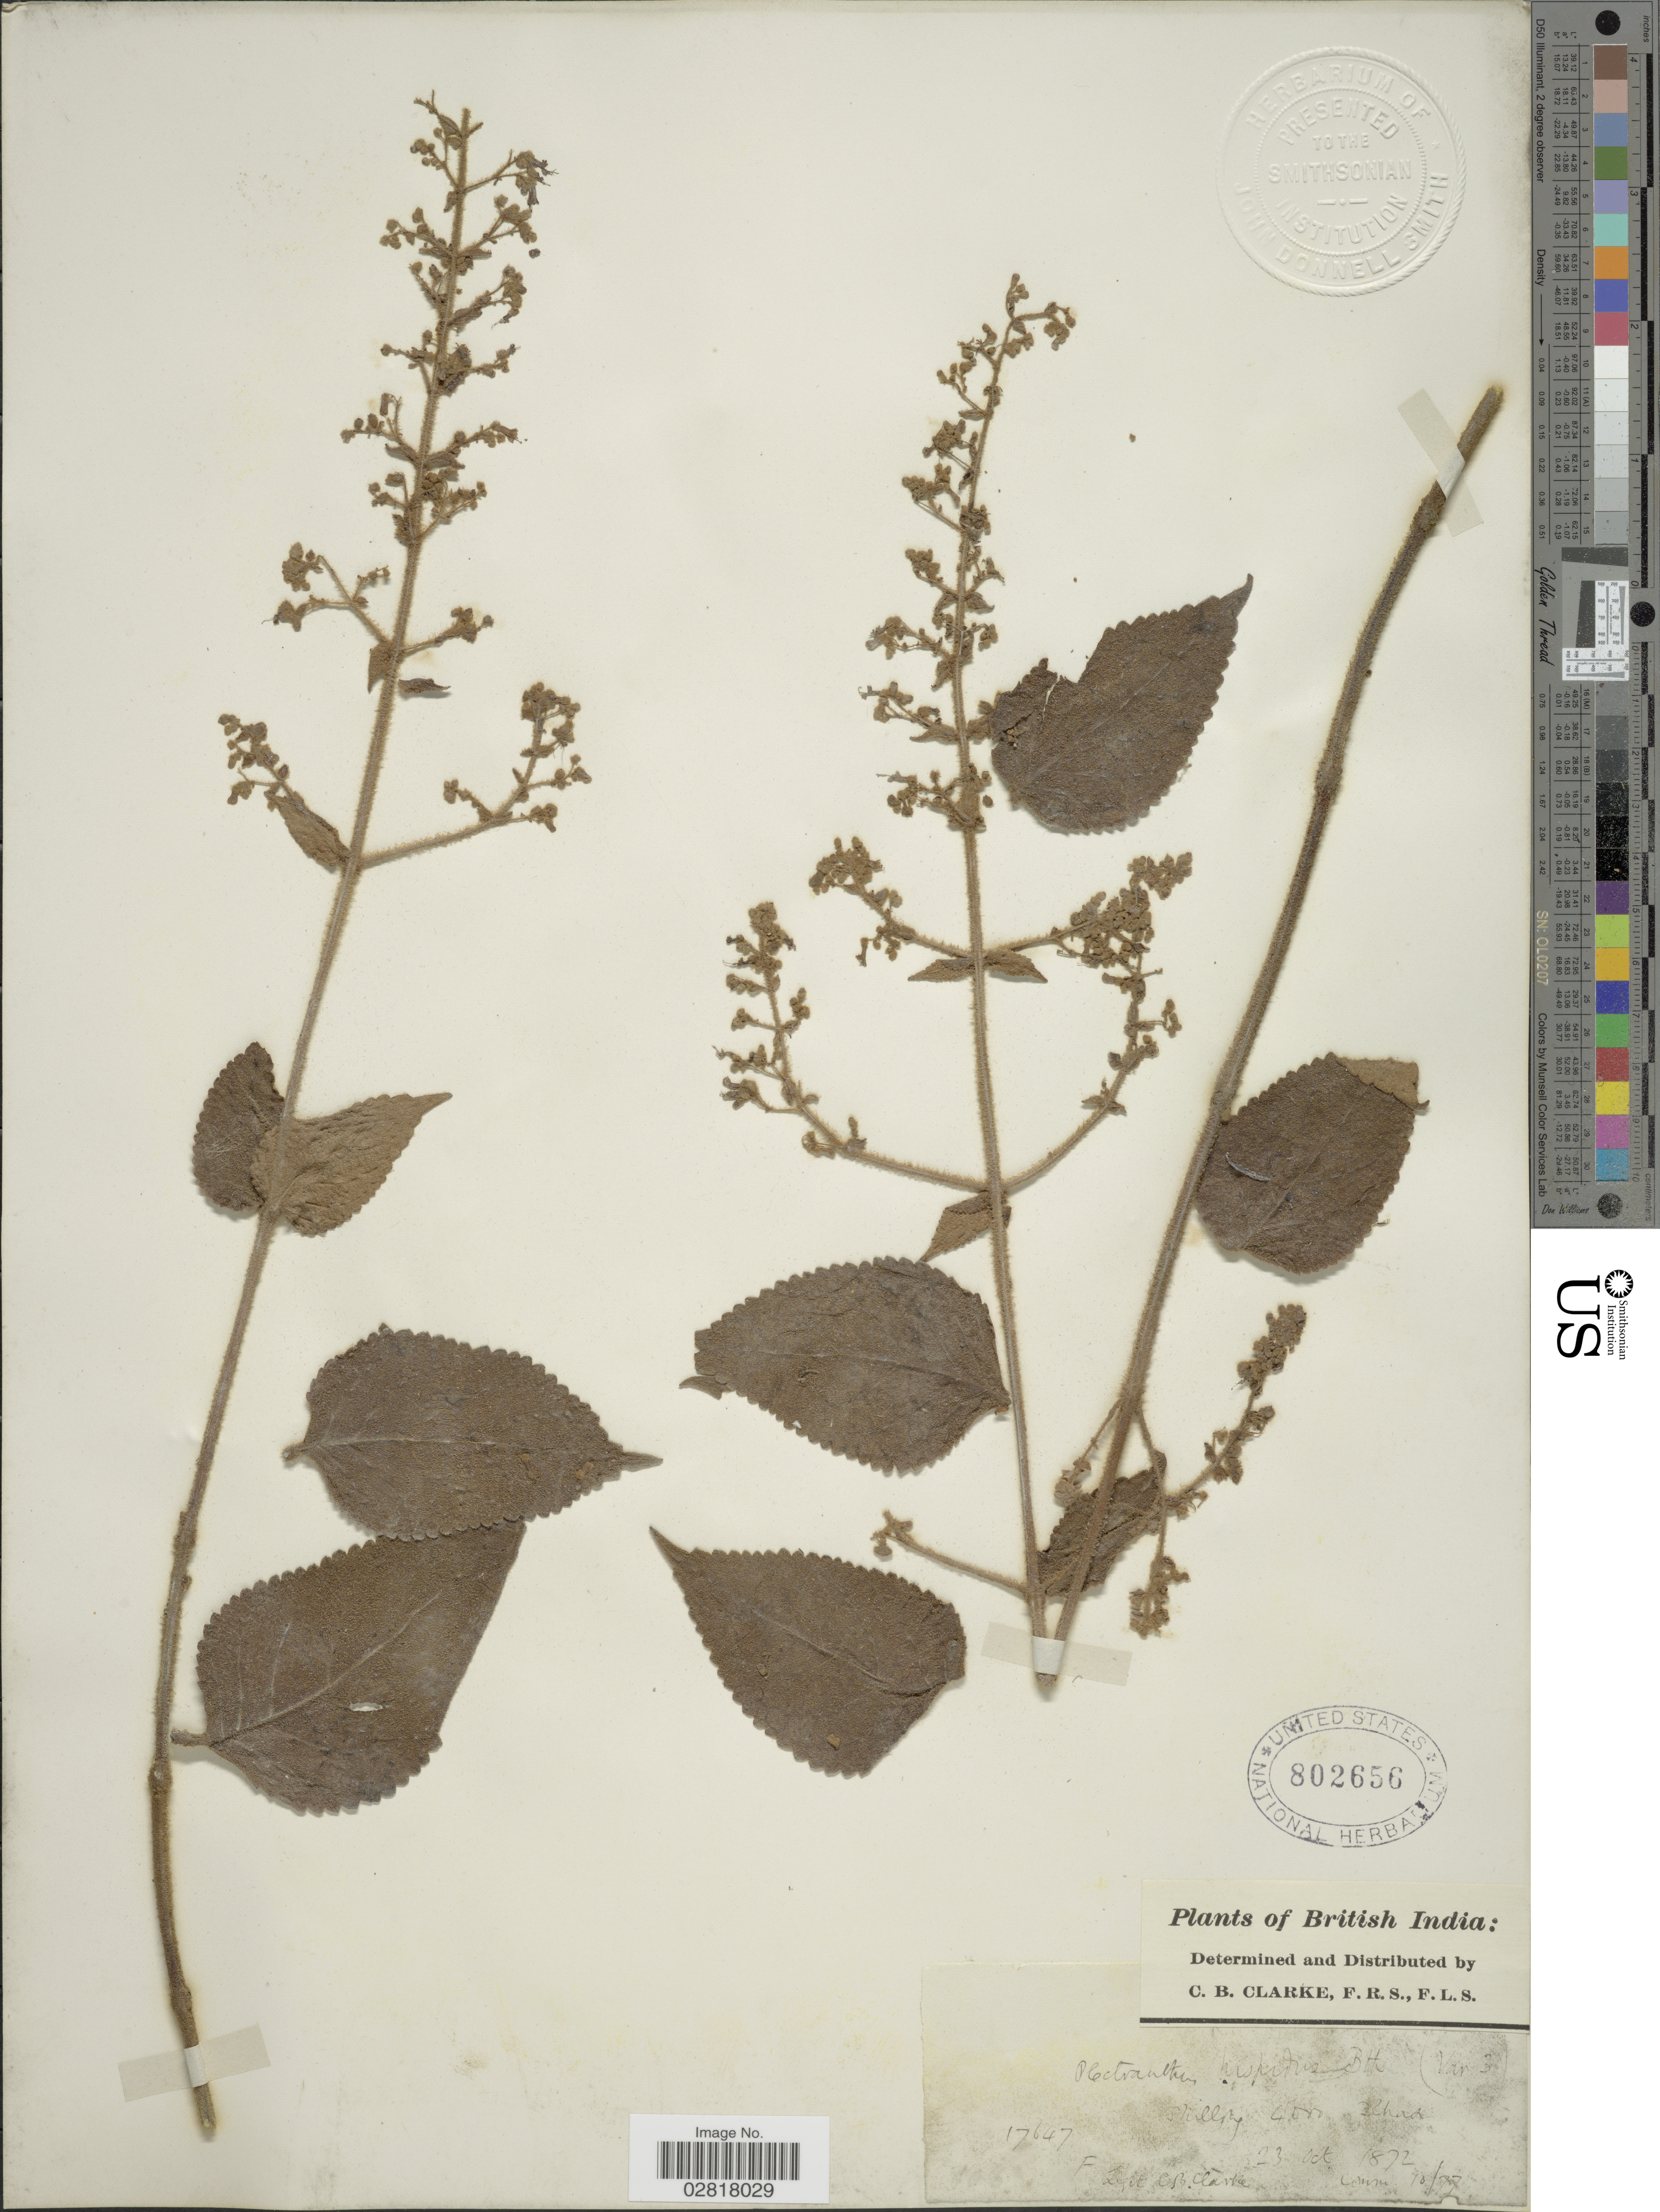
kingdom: Plantae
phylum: Tracheophyta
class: Magnoliopsida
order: Lamiales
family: Lamiaceae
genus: Plectranthus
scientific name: Plectranthus hispidus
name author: Benth.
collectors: C. B. Clarke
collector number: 17647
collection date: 1872-10-23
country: India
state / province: Meghalaya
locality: British India, Shillong, Khasia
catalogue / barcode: US 802656